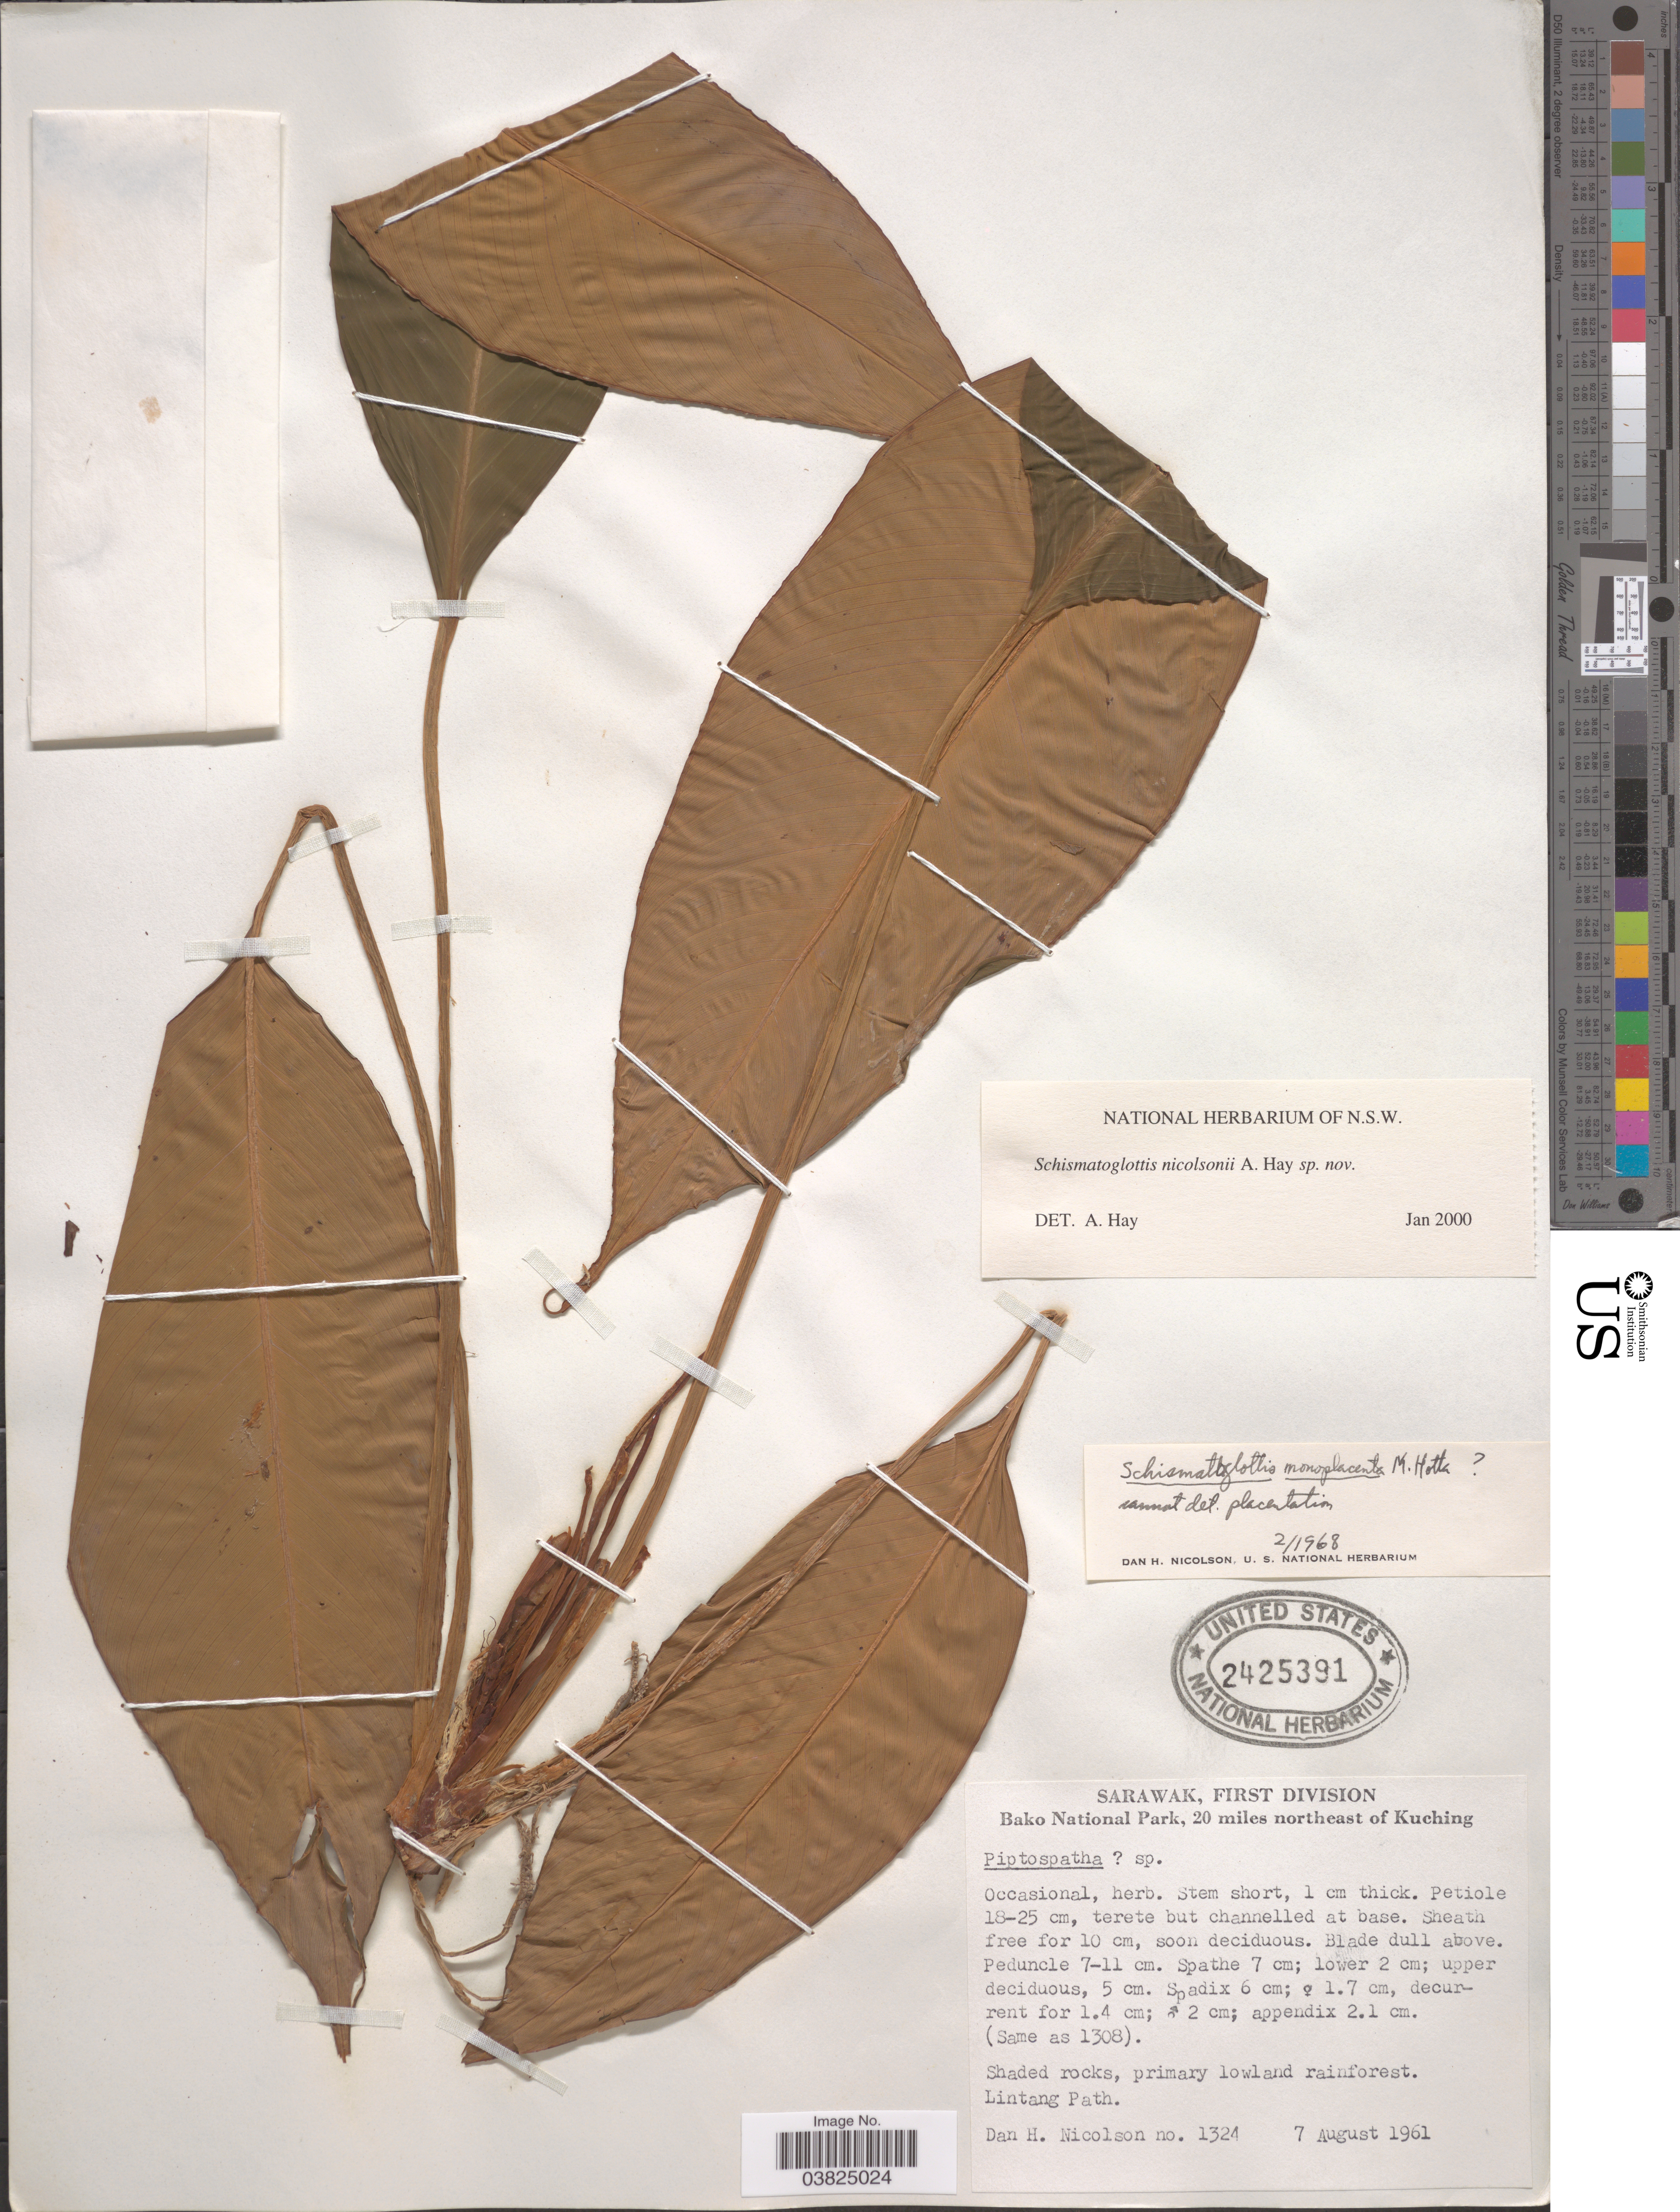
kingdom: Plantae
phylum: Tracheophyta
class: Liliopsida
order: Alismatales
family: Araceae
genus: Schismatoglottis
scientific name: Schismatoglottis nicolsonii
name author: A. Hay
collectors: D. H. Nicolson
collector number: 1324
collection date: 1961-08-07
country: Malaysia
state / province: Sarawak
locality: First Division. Bako National Park, 20 miles northeast of Kuching. Lintang Path.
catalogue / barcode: US 2425391